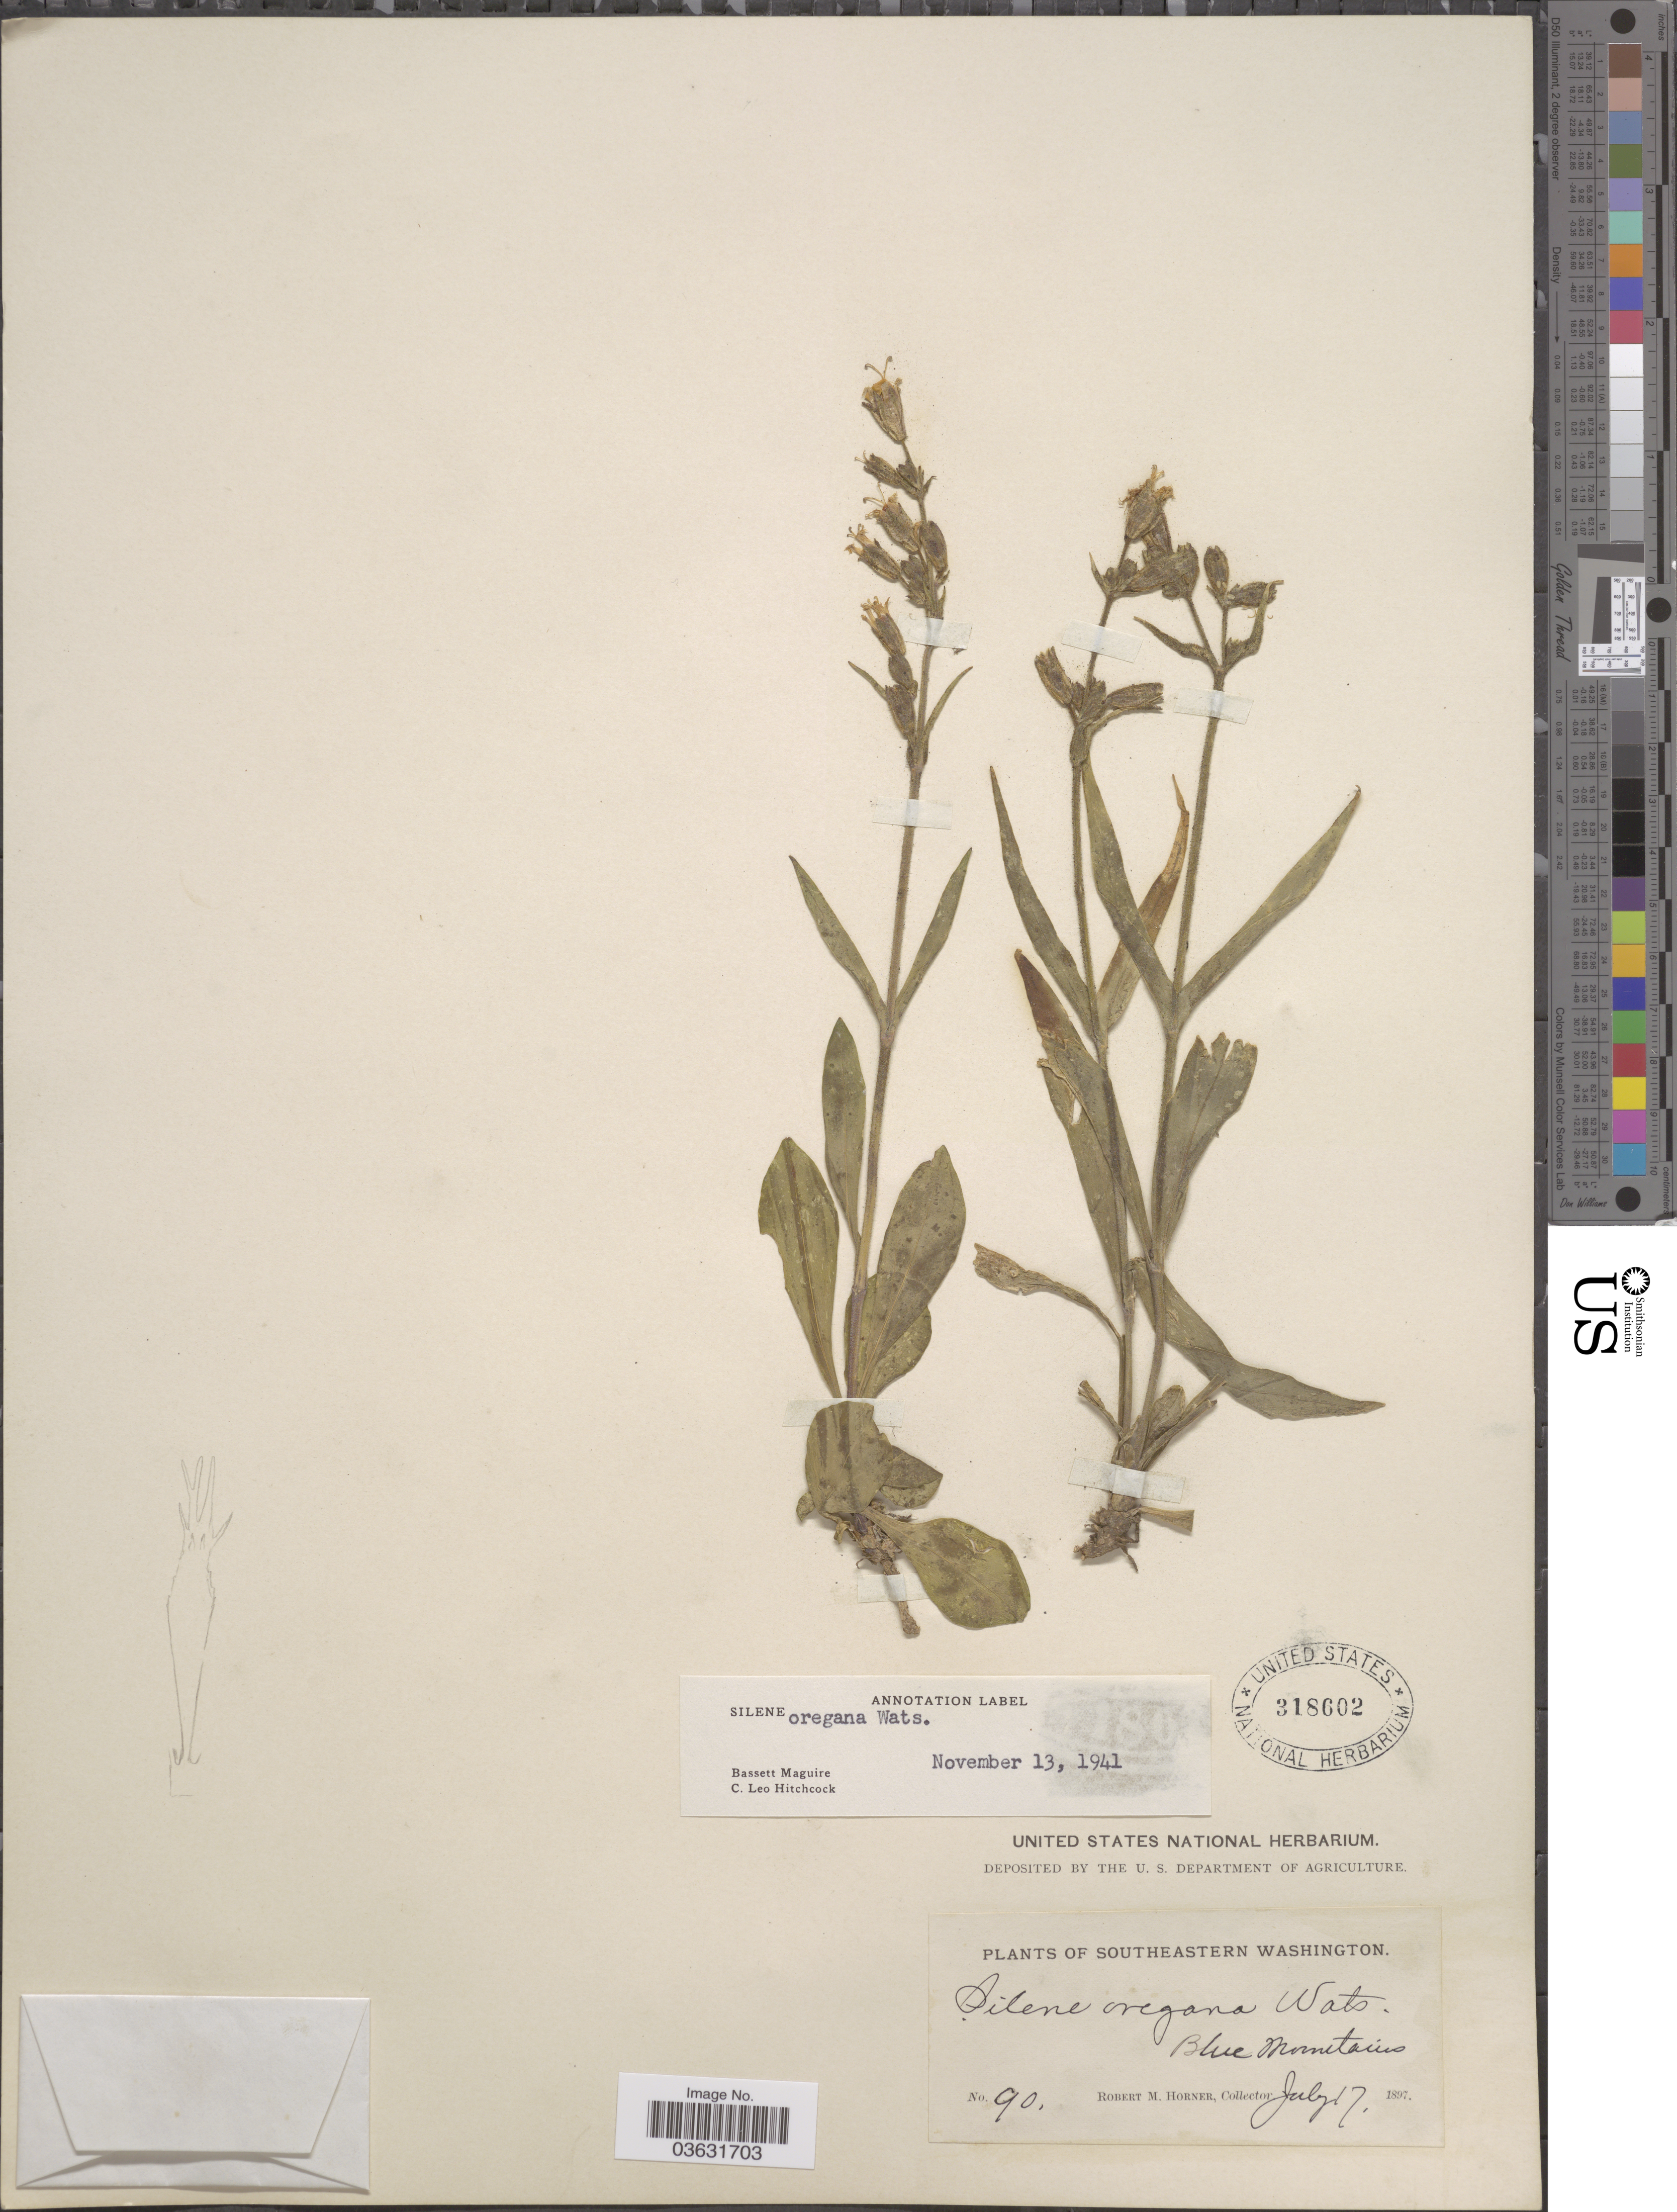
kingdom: Plantae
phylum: Tracheophyta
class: Magnoliopsida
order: Caryophyllales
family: Caryophyllaceae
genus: Silene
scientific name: Silene oregana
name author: S. Watson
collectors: R. Horner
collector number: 90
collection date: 1897-07-17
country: United States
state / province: Washington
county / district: Clallam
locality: Southeastern Washington. Blue Mountains.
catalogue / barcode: US 318602